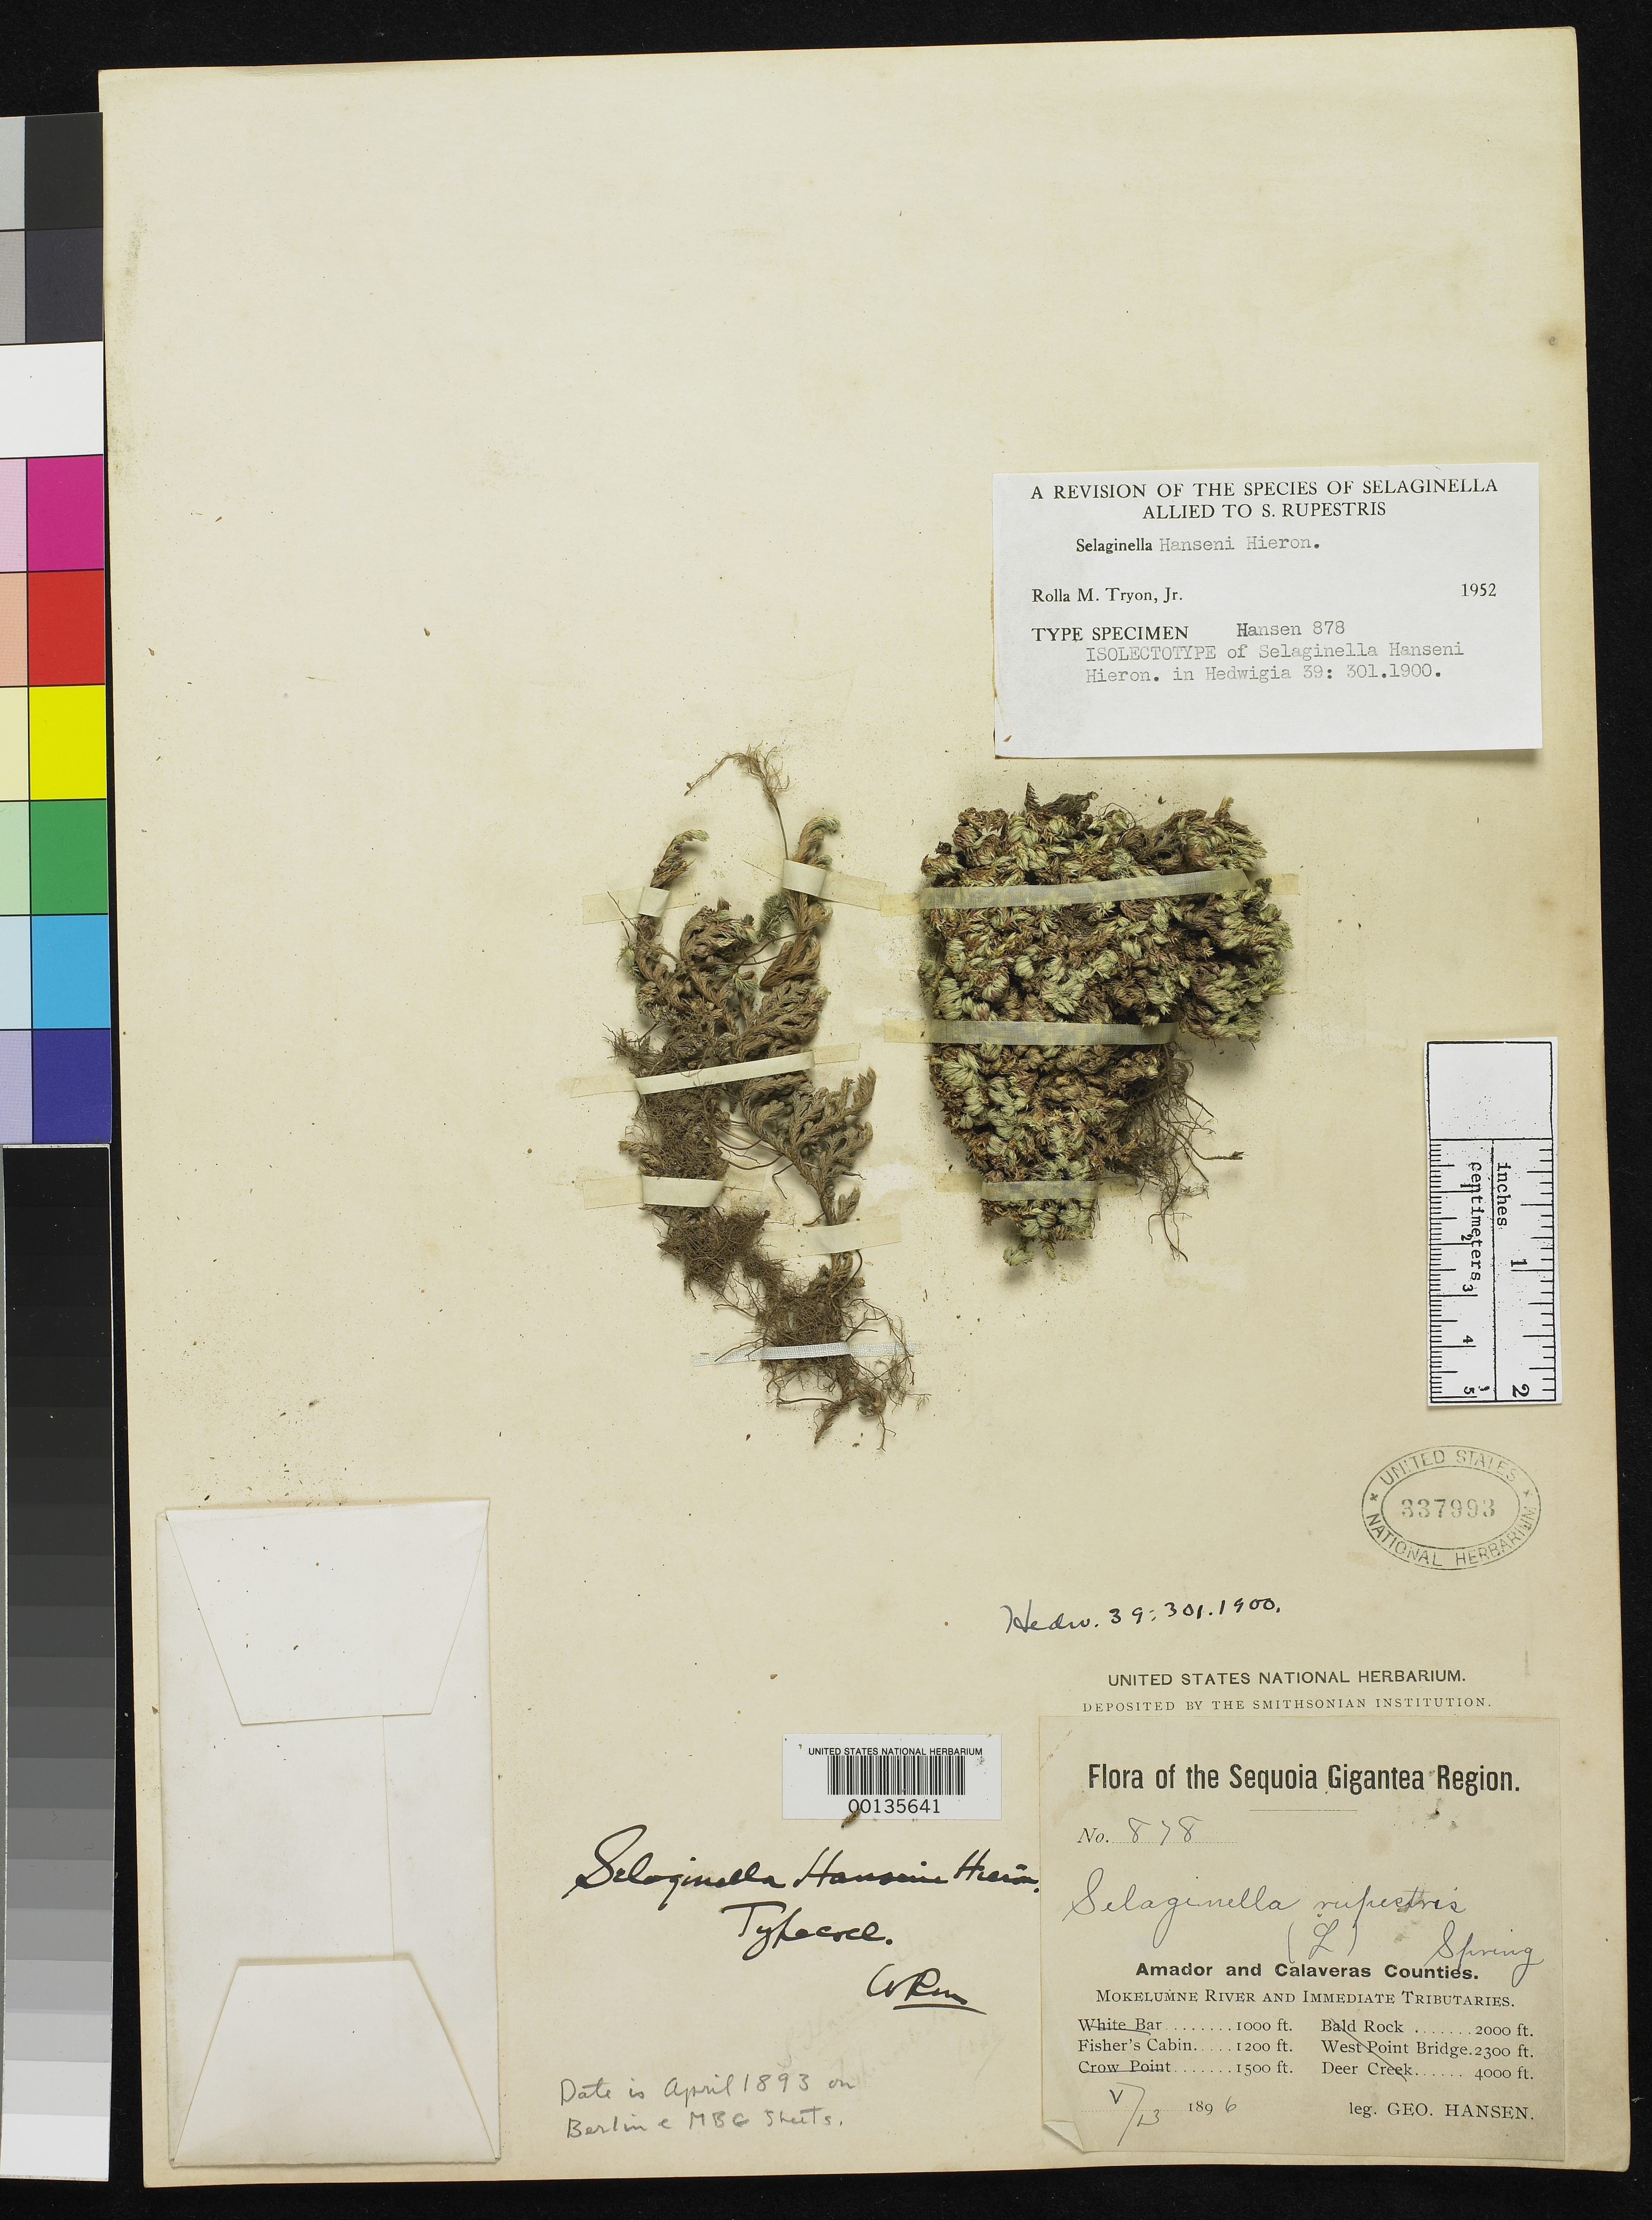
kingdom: Plantae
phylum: Tracheophyta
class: Lycopodiopsida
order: Selaginellales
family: Selaginellaceae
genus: Selaginella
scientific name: Selaginella hansenii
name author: Hieron.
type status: Type Collection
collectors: G. Hansen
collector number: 878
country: United States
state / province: California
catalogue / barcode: US 337993